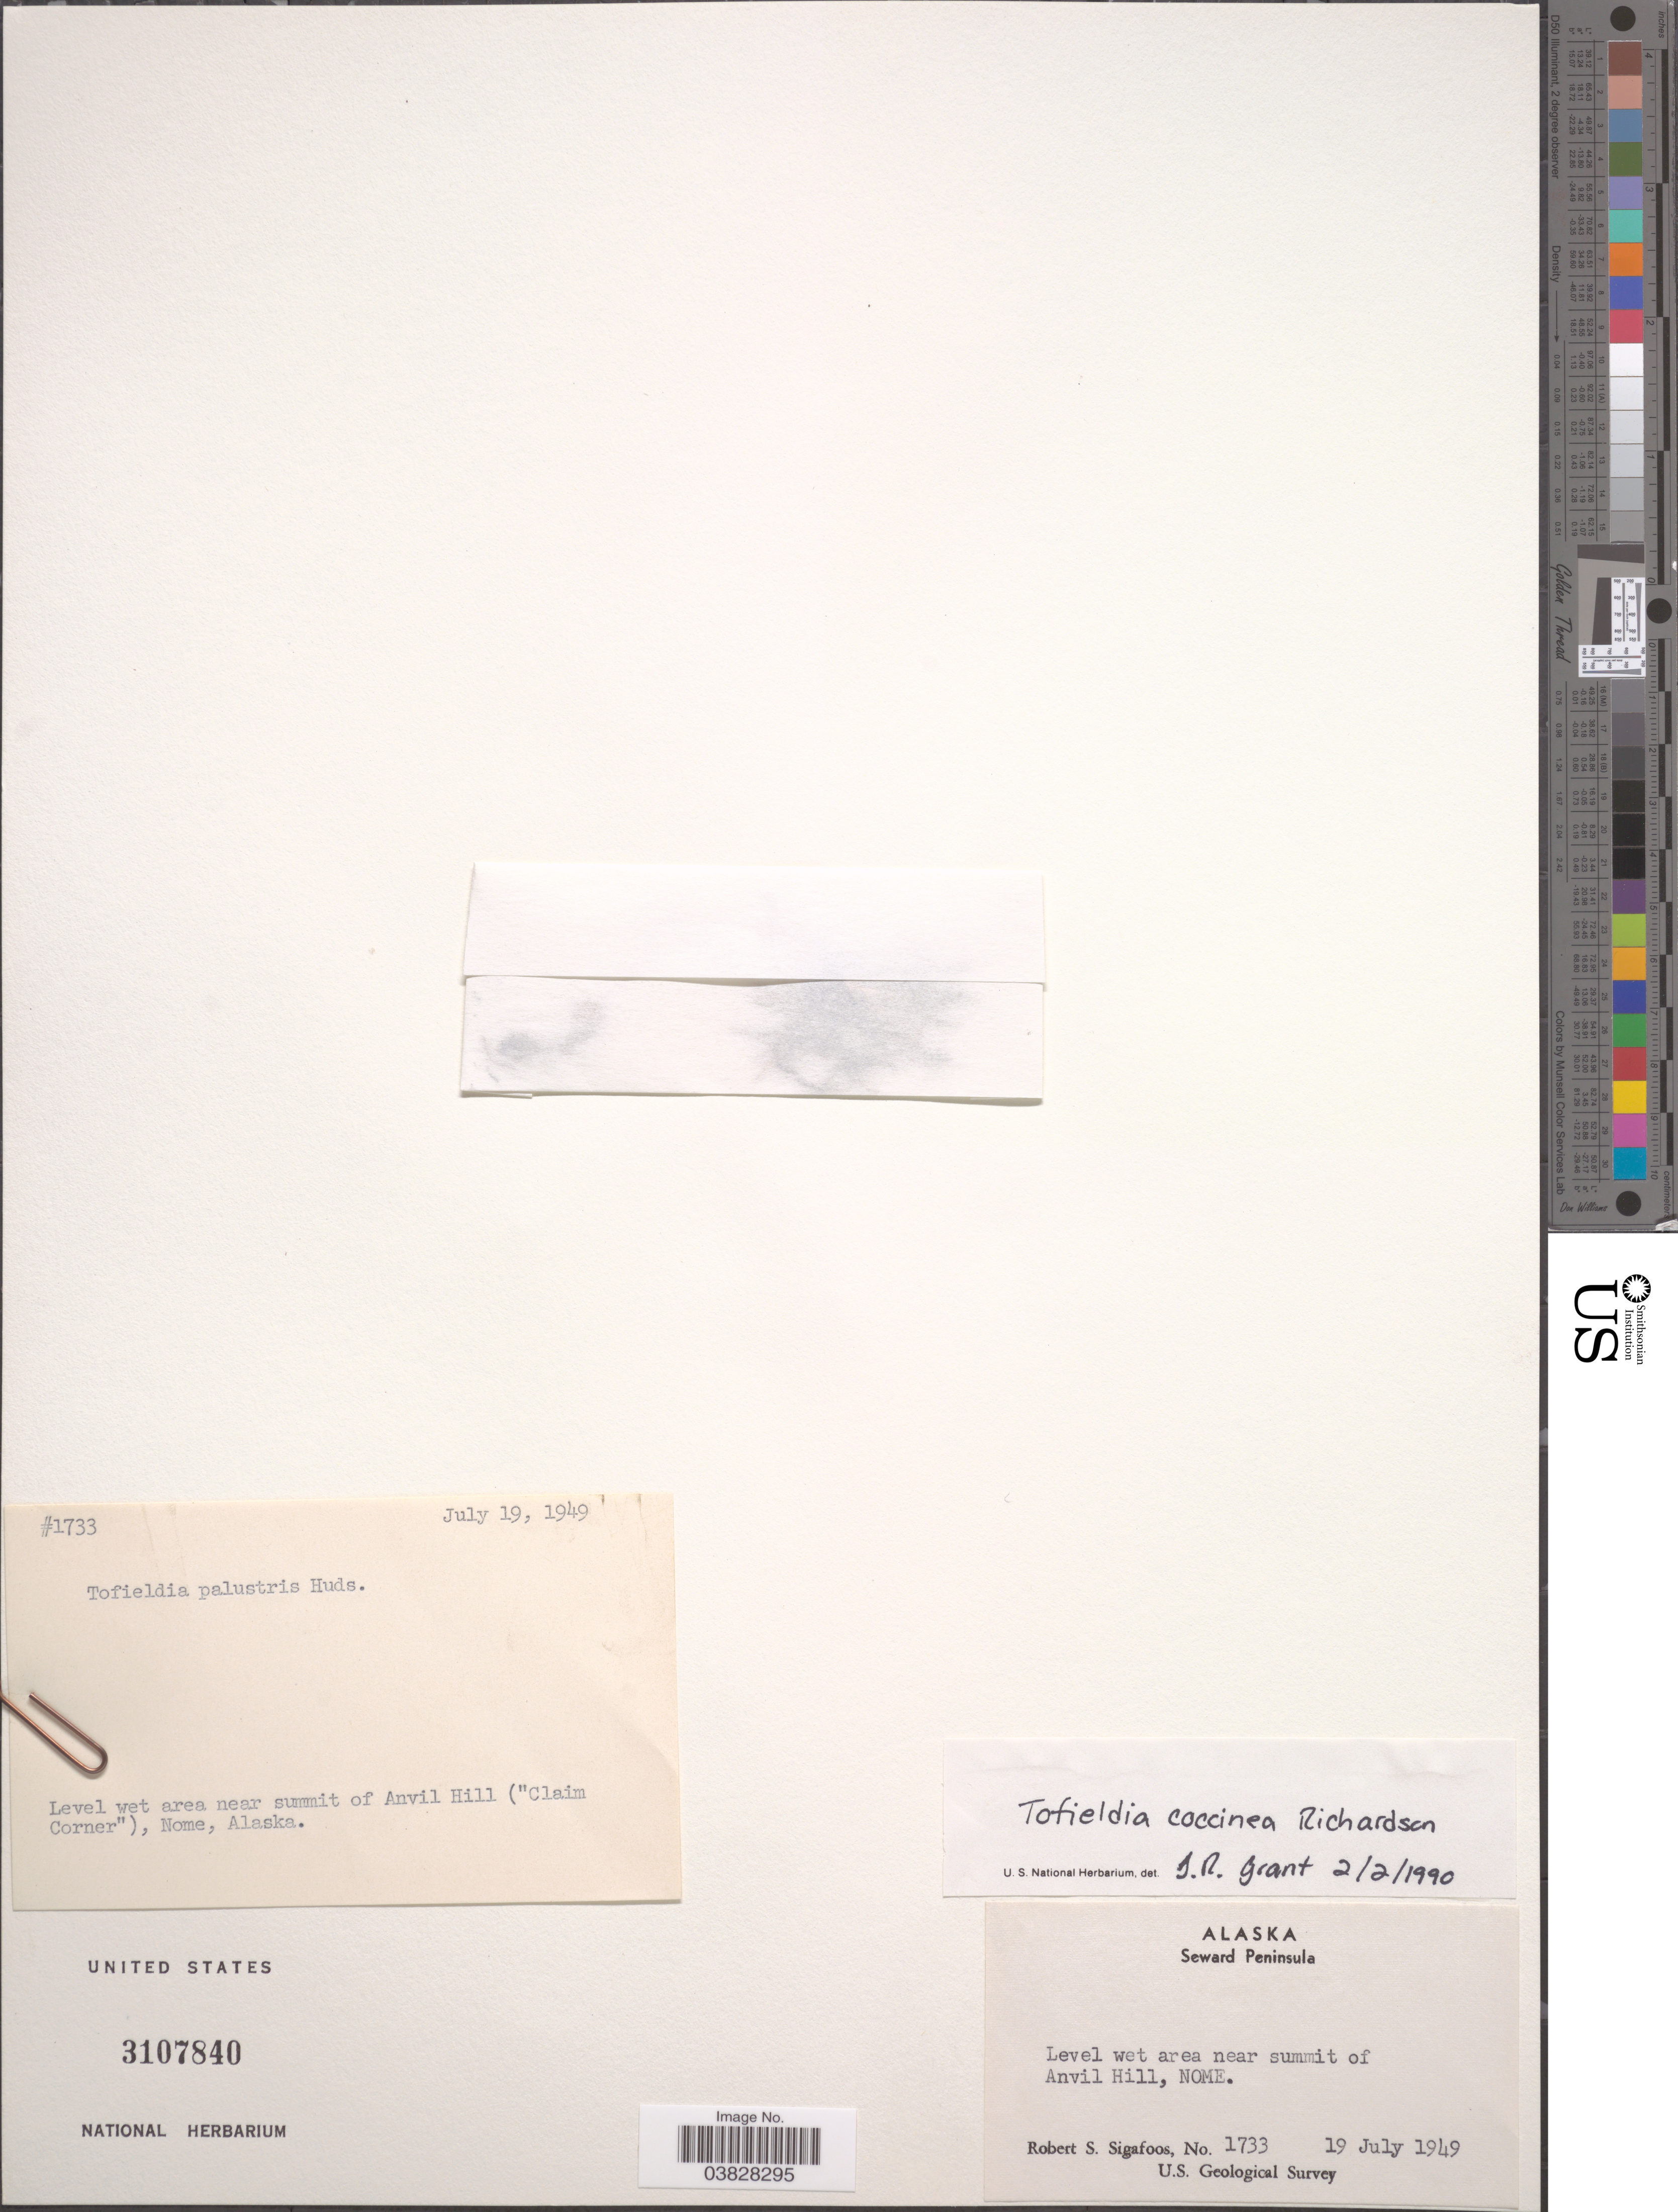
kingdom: Plantae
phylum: Tracheophyta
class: Liliopsida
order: Alismatales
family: Tofieldiaceae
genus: Tofieldia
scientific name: Tofieldia coccinea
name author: Richardson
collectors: R. Sigafoos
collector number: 1733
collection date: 1949-07-19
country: United States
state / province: Alaska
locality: Seward Peninsula. Near summit of Anvil Hill ("Claim Corner"), Nome.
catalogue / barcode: US 3107840